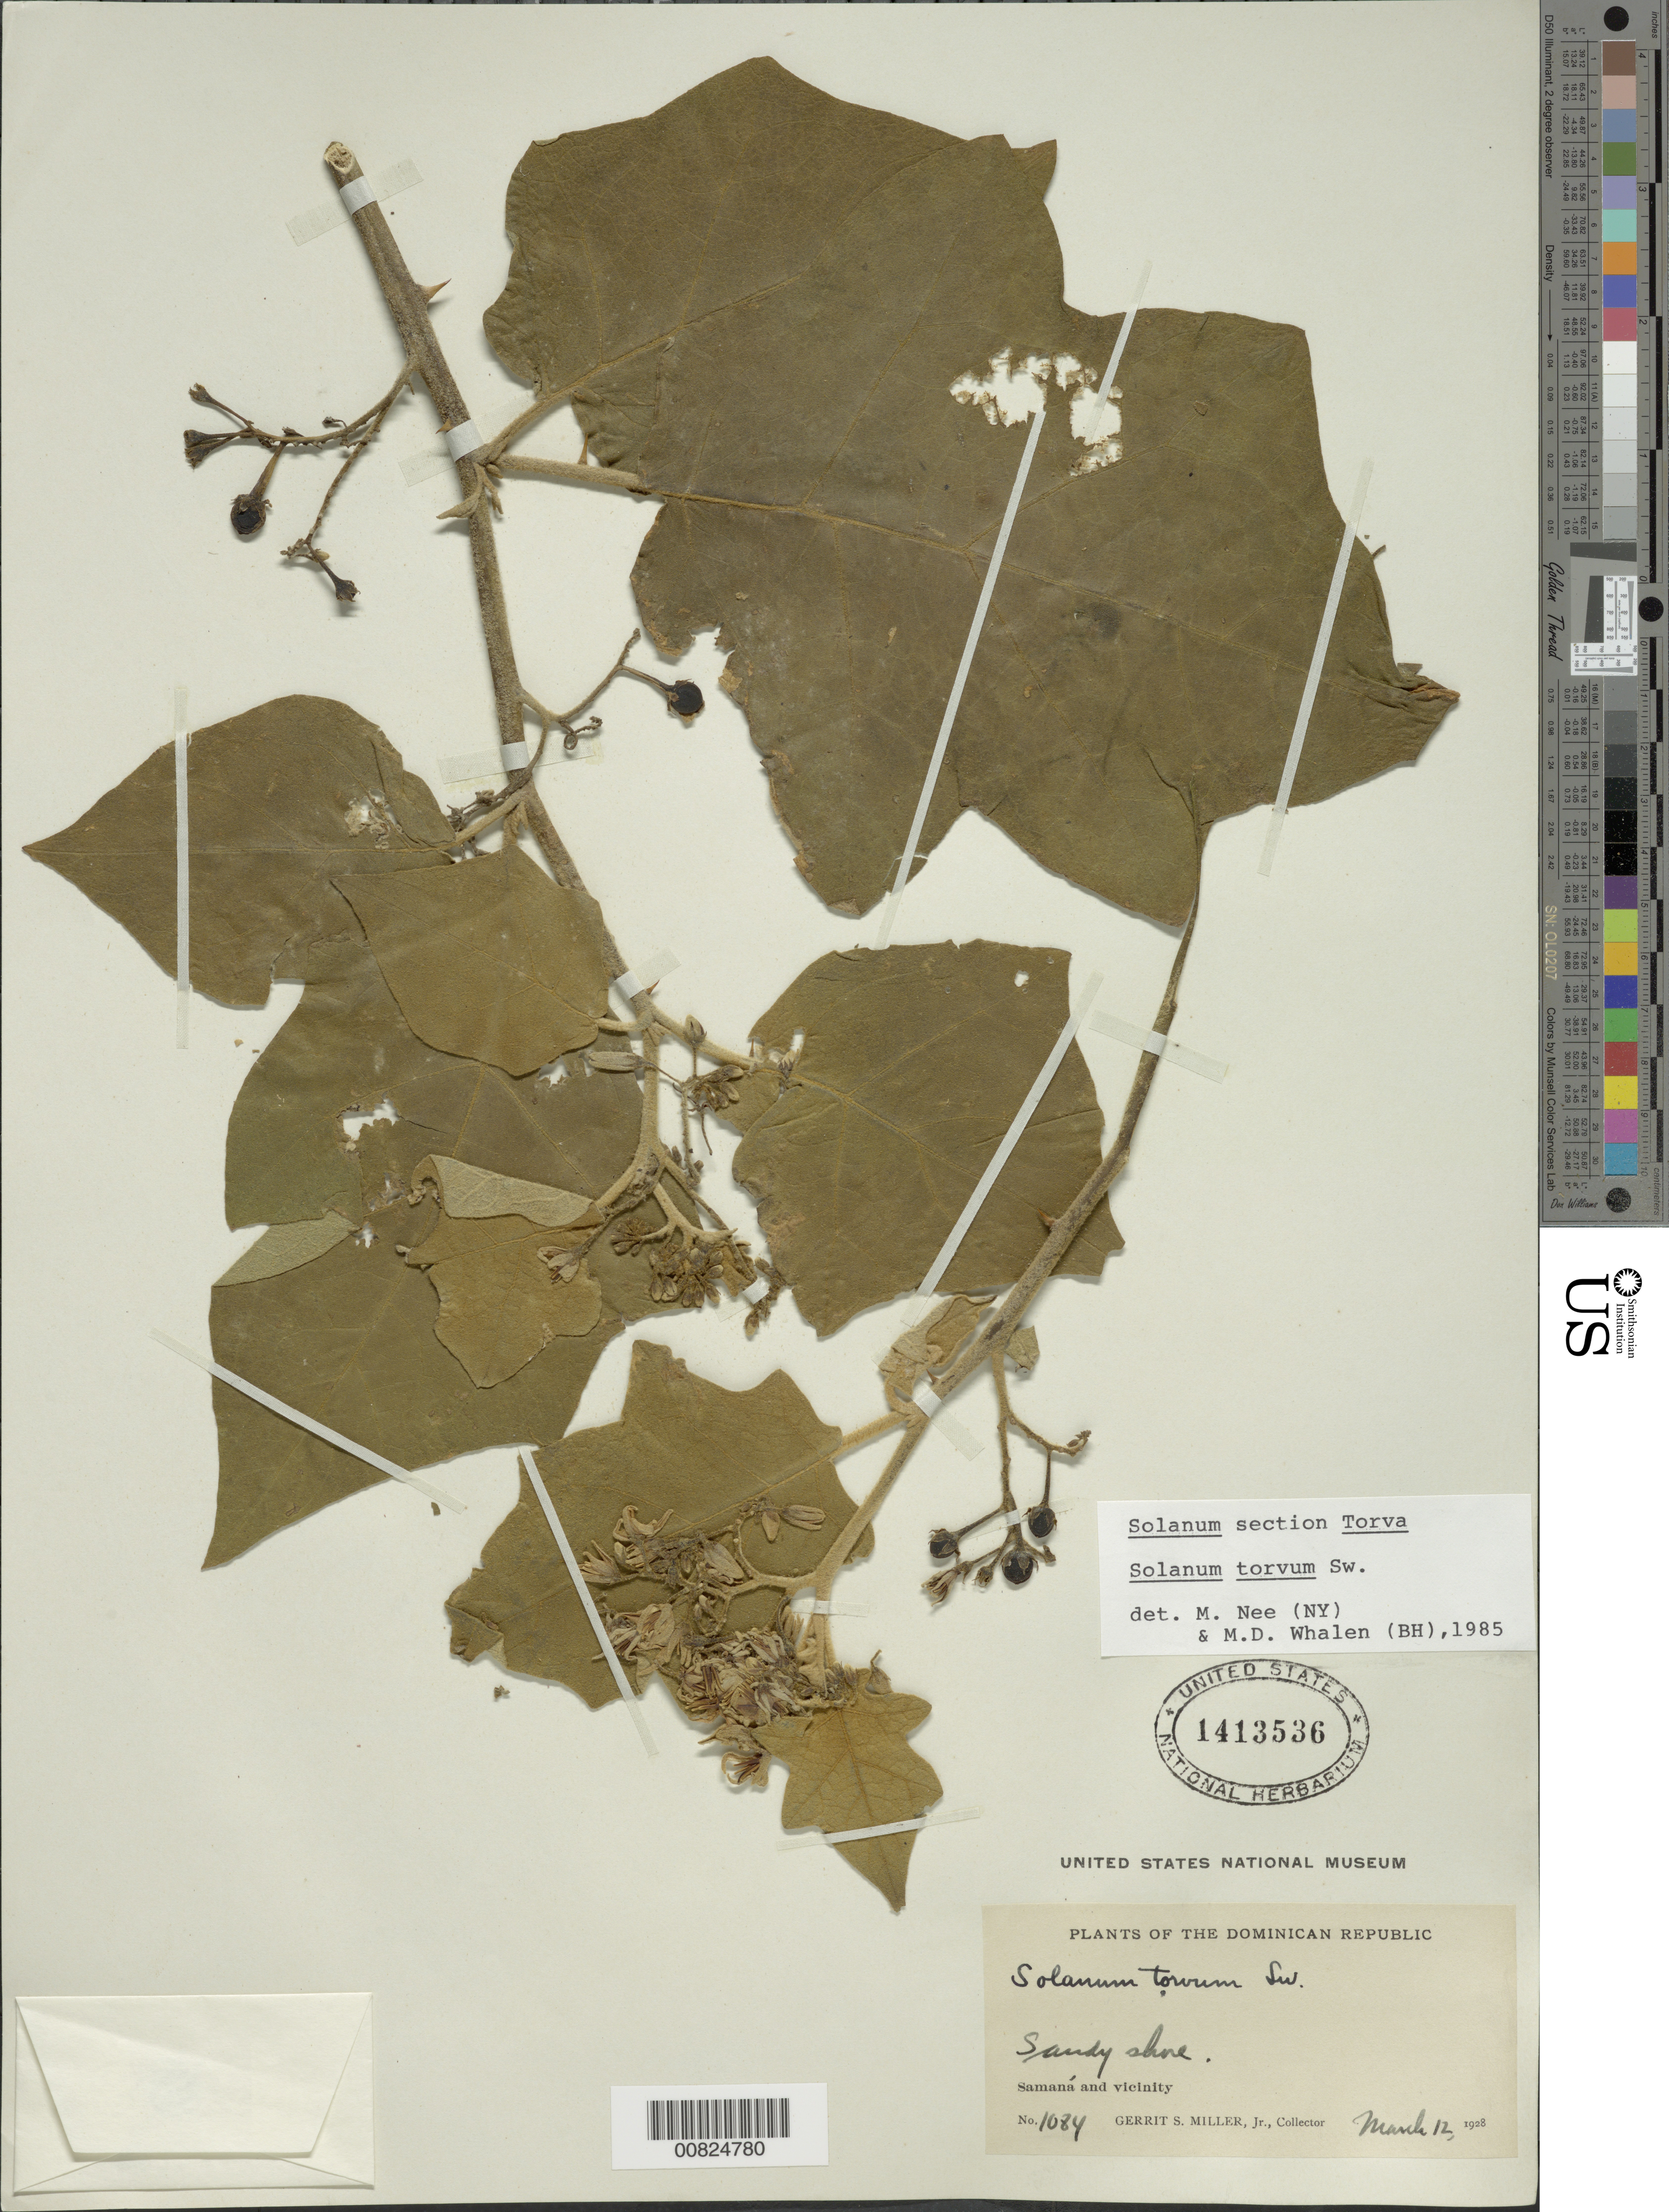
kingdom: Plantae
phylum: Tracheophyta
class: Magnoliopsida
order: Solanales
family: Solanaceae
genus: Solanum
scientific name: Solanum torvum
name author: Sw.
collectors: G. S. Miller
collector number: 1084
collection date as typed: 12 Mar 1928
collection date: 1928-03-12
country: Dominican Republic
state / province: Samana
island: Hispaniola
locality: Samaná and vicinity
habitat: Sandy shore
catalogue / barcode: US 1413536